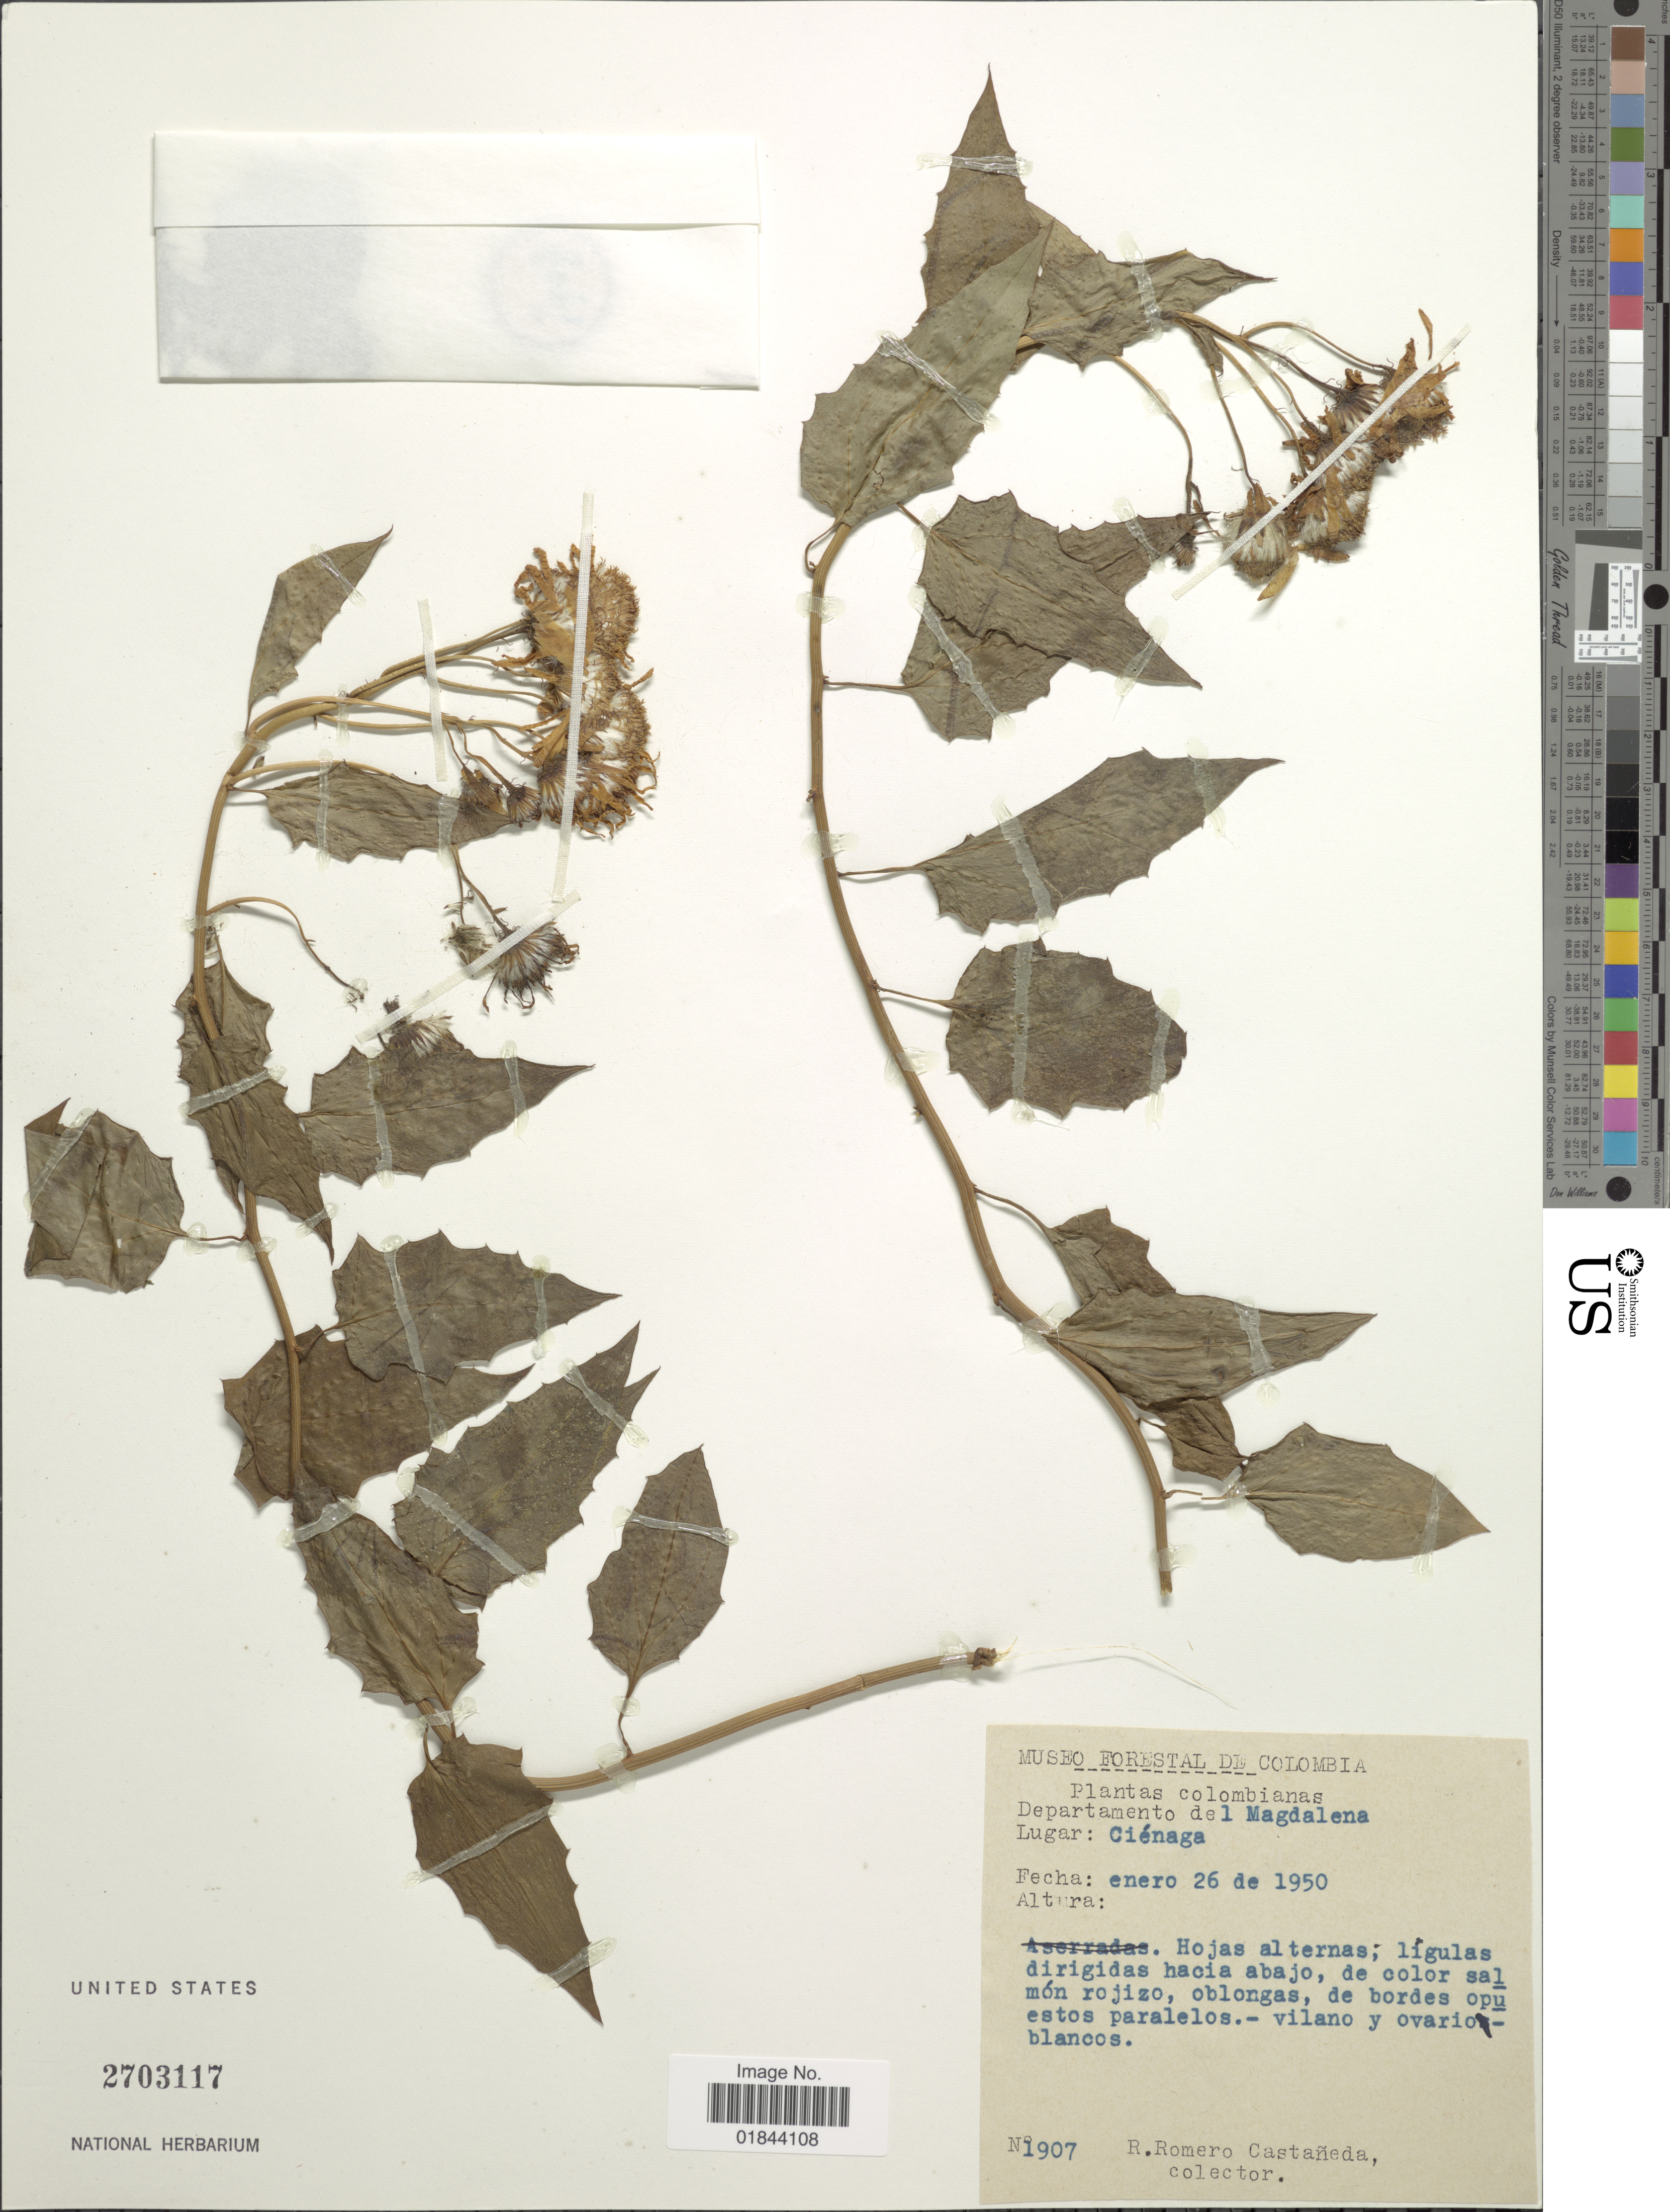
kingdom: Plantae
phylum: Tracheophyta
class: Magnoliopsida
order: Asterales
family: Asteraceae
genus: Pseudogynoxys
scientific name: Pseudogynoxys chenopodioides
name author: (Kunth) Cabrera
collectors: R. Romero Castañeda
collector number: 1907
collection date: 1950-01-26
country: Colombia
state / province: Magdalena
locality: Departamento del Magdalena, Lugar: Ciénga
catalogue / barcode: US 2703117